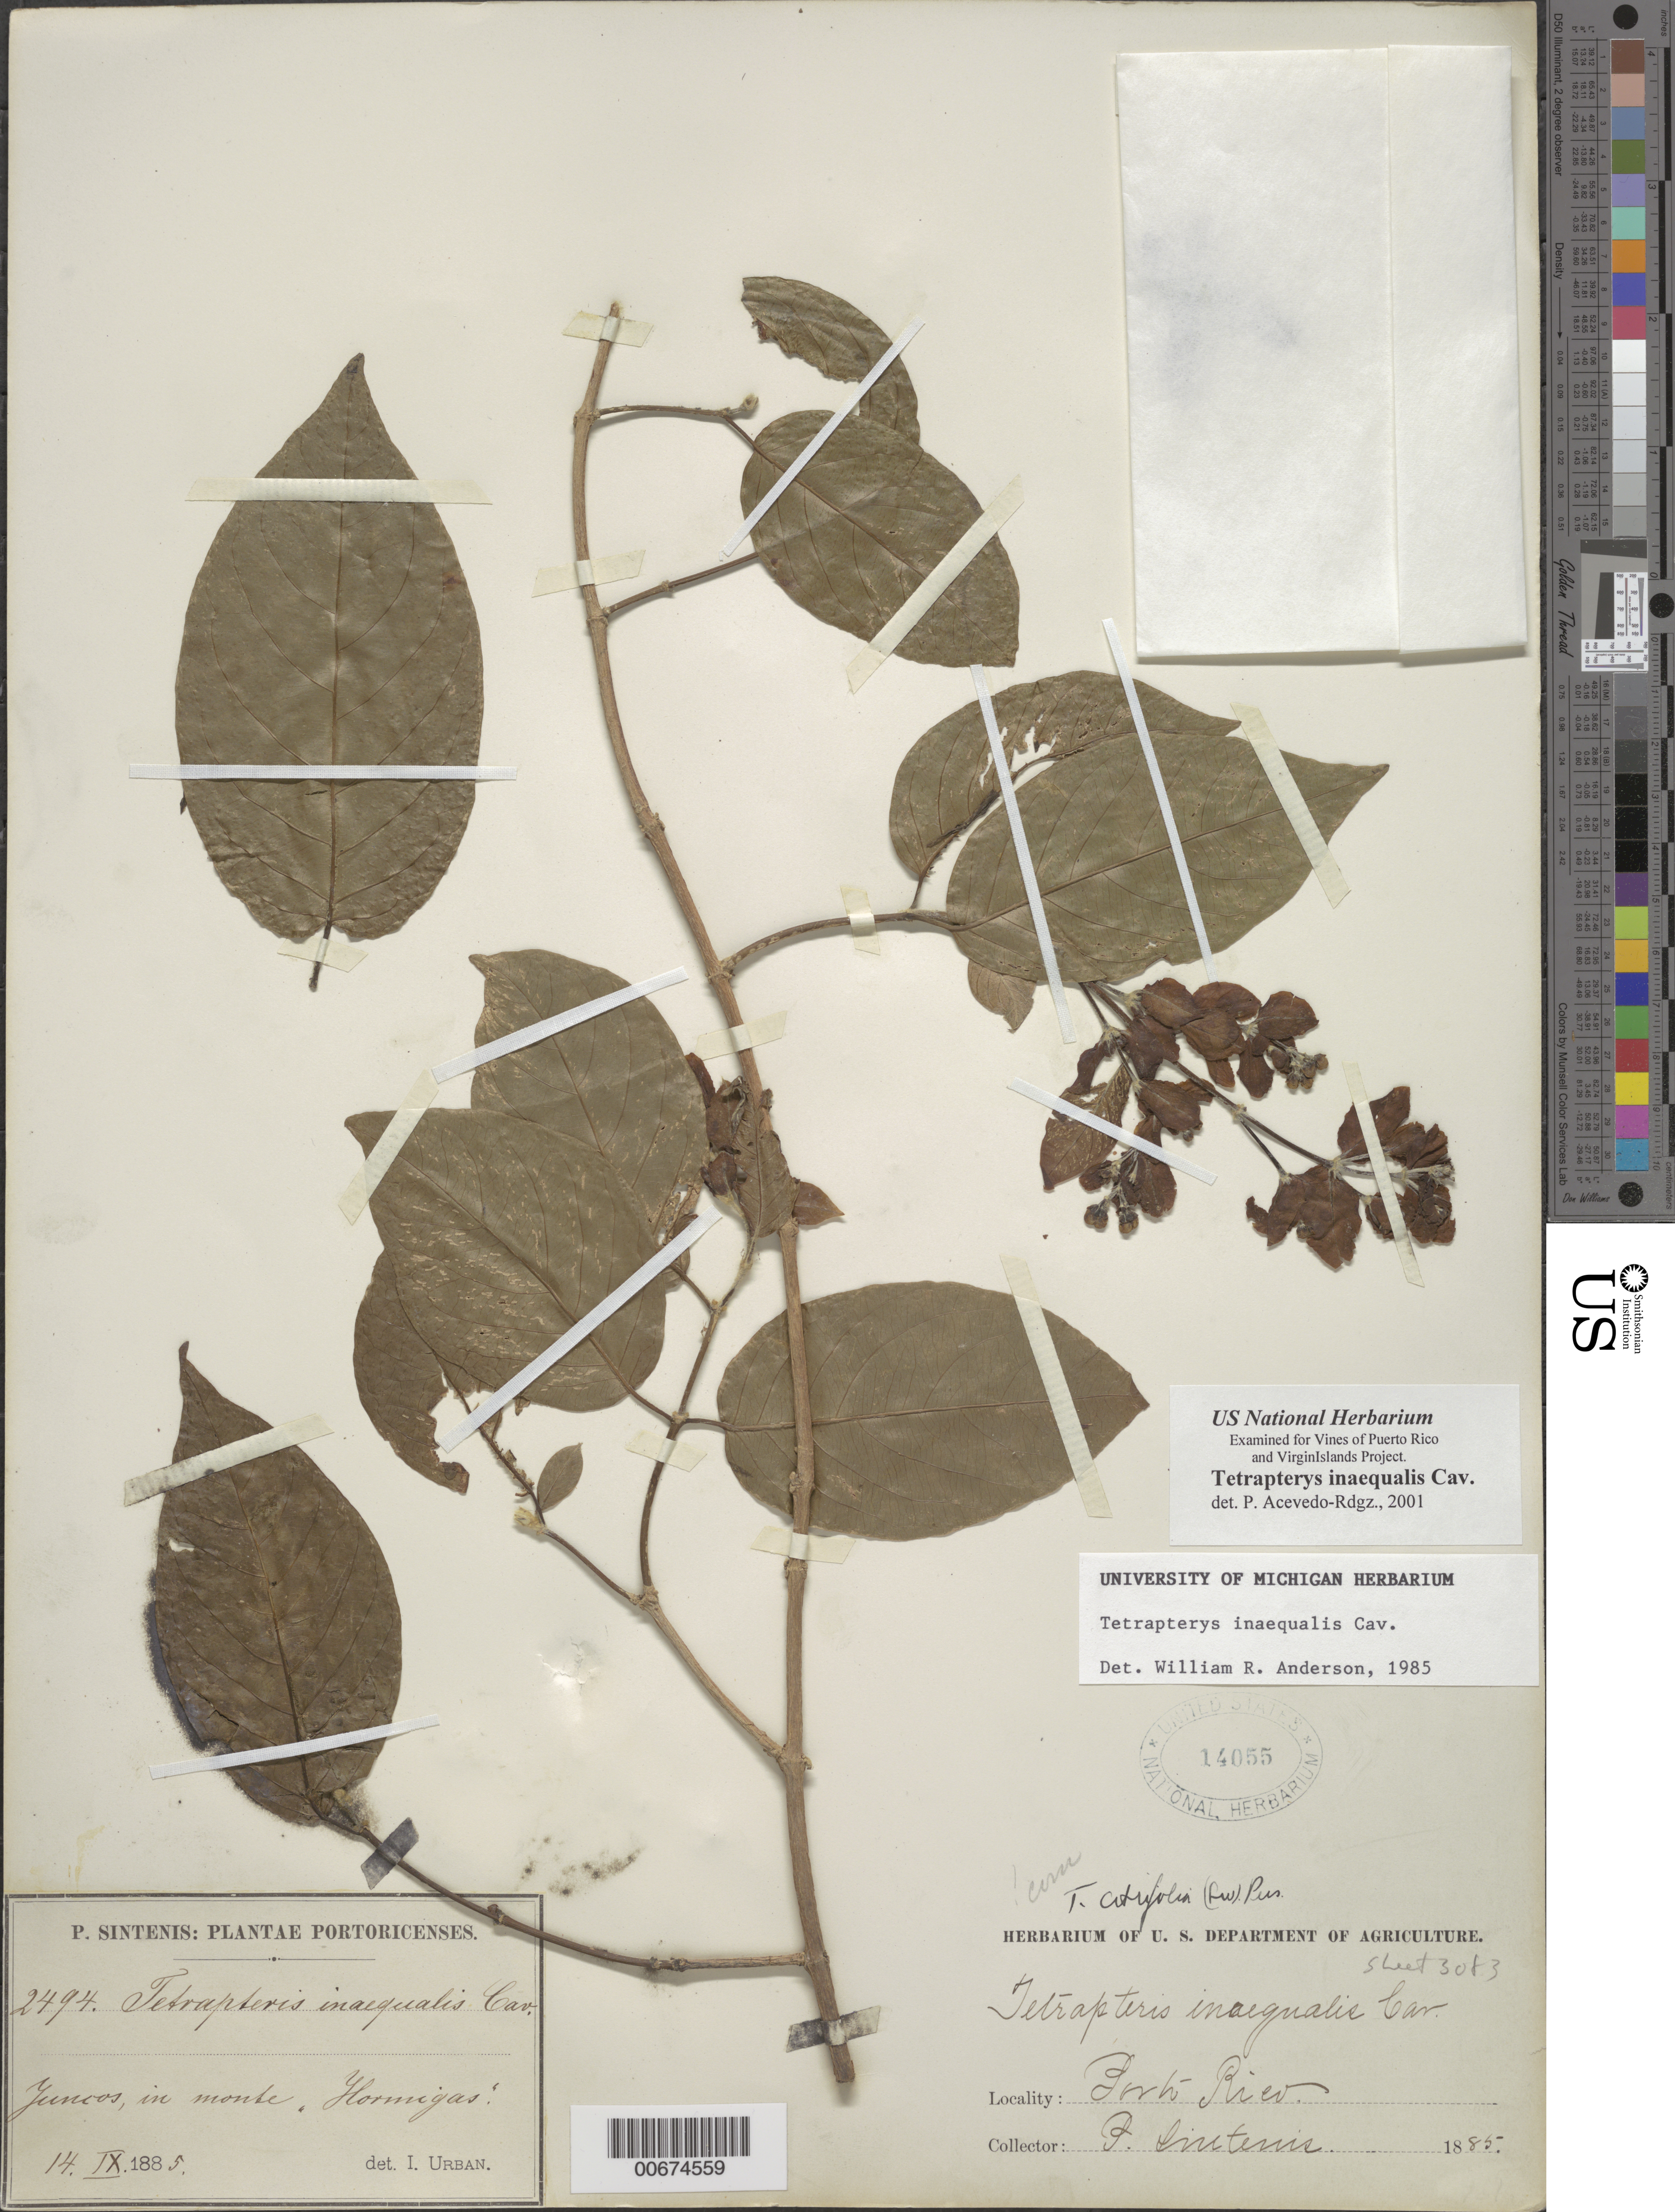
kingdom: Plantae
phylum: Tracheophyta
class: Magnoliopsida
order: Malpighiales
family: Malpighiaceae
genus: Tetrapterys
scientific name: Tetrapterys inaequalis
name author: Cav.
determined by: Acevedo-Rodríguez, P., (BOT), Smithsonian Institution - National Museum of Natural History (UNITED STATES)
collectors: P. Sintenis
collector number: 2494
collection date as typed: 14 Sep 1885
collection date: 1885-09-14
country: Puerto Rico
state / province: Juncos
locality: Juncos, Monte Hormigas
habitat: in monte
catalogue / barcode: US 14055